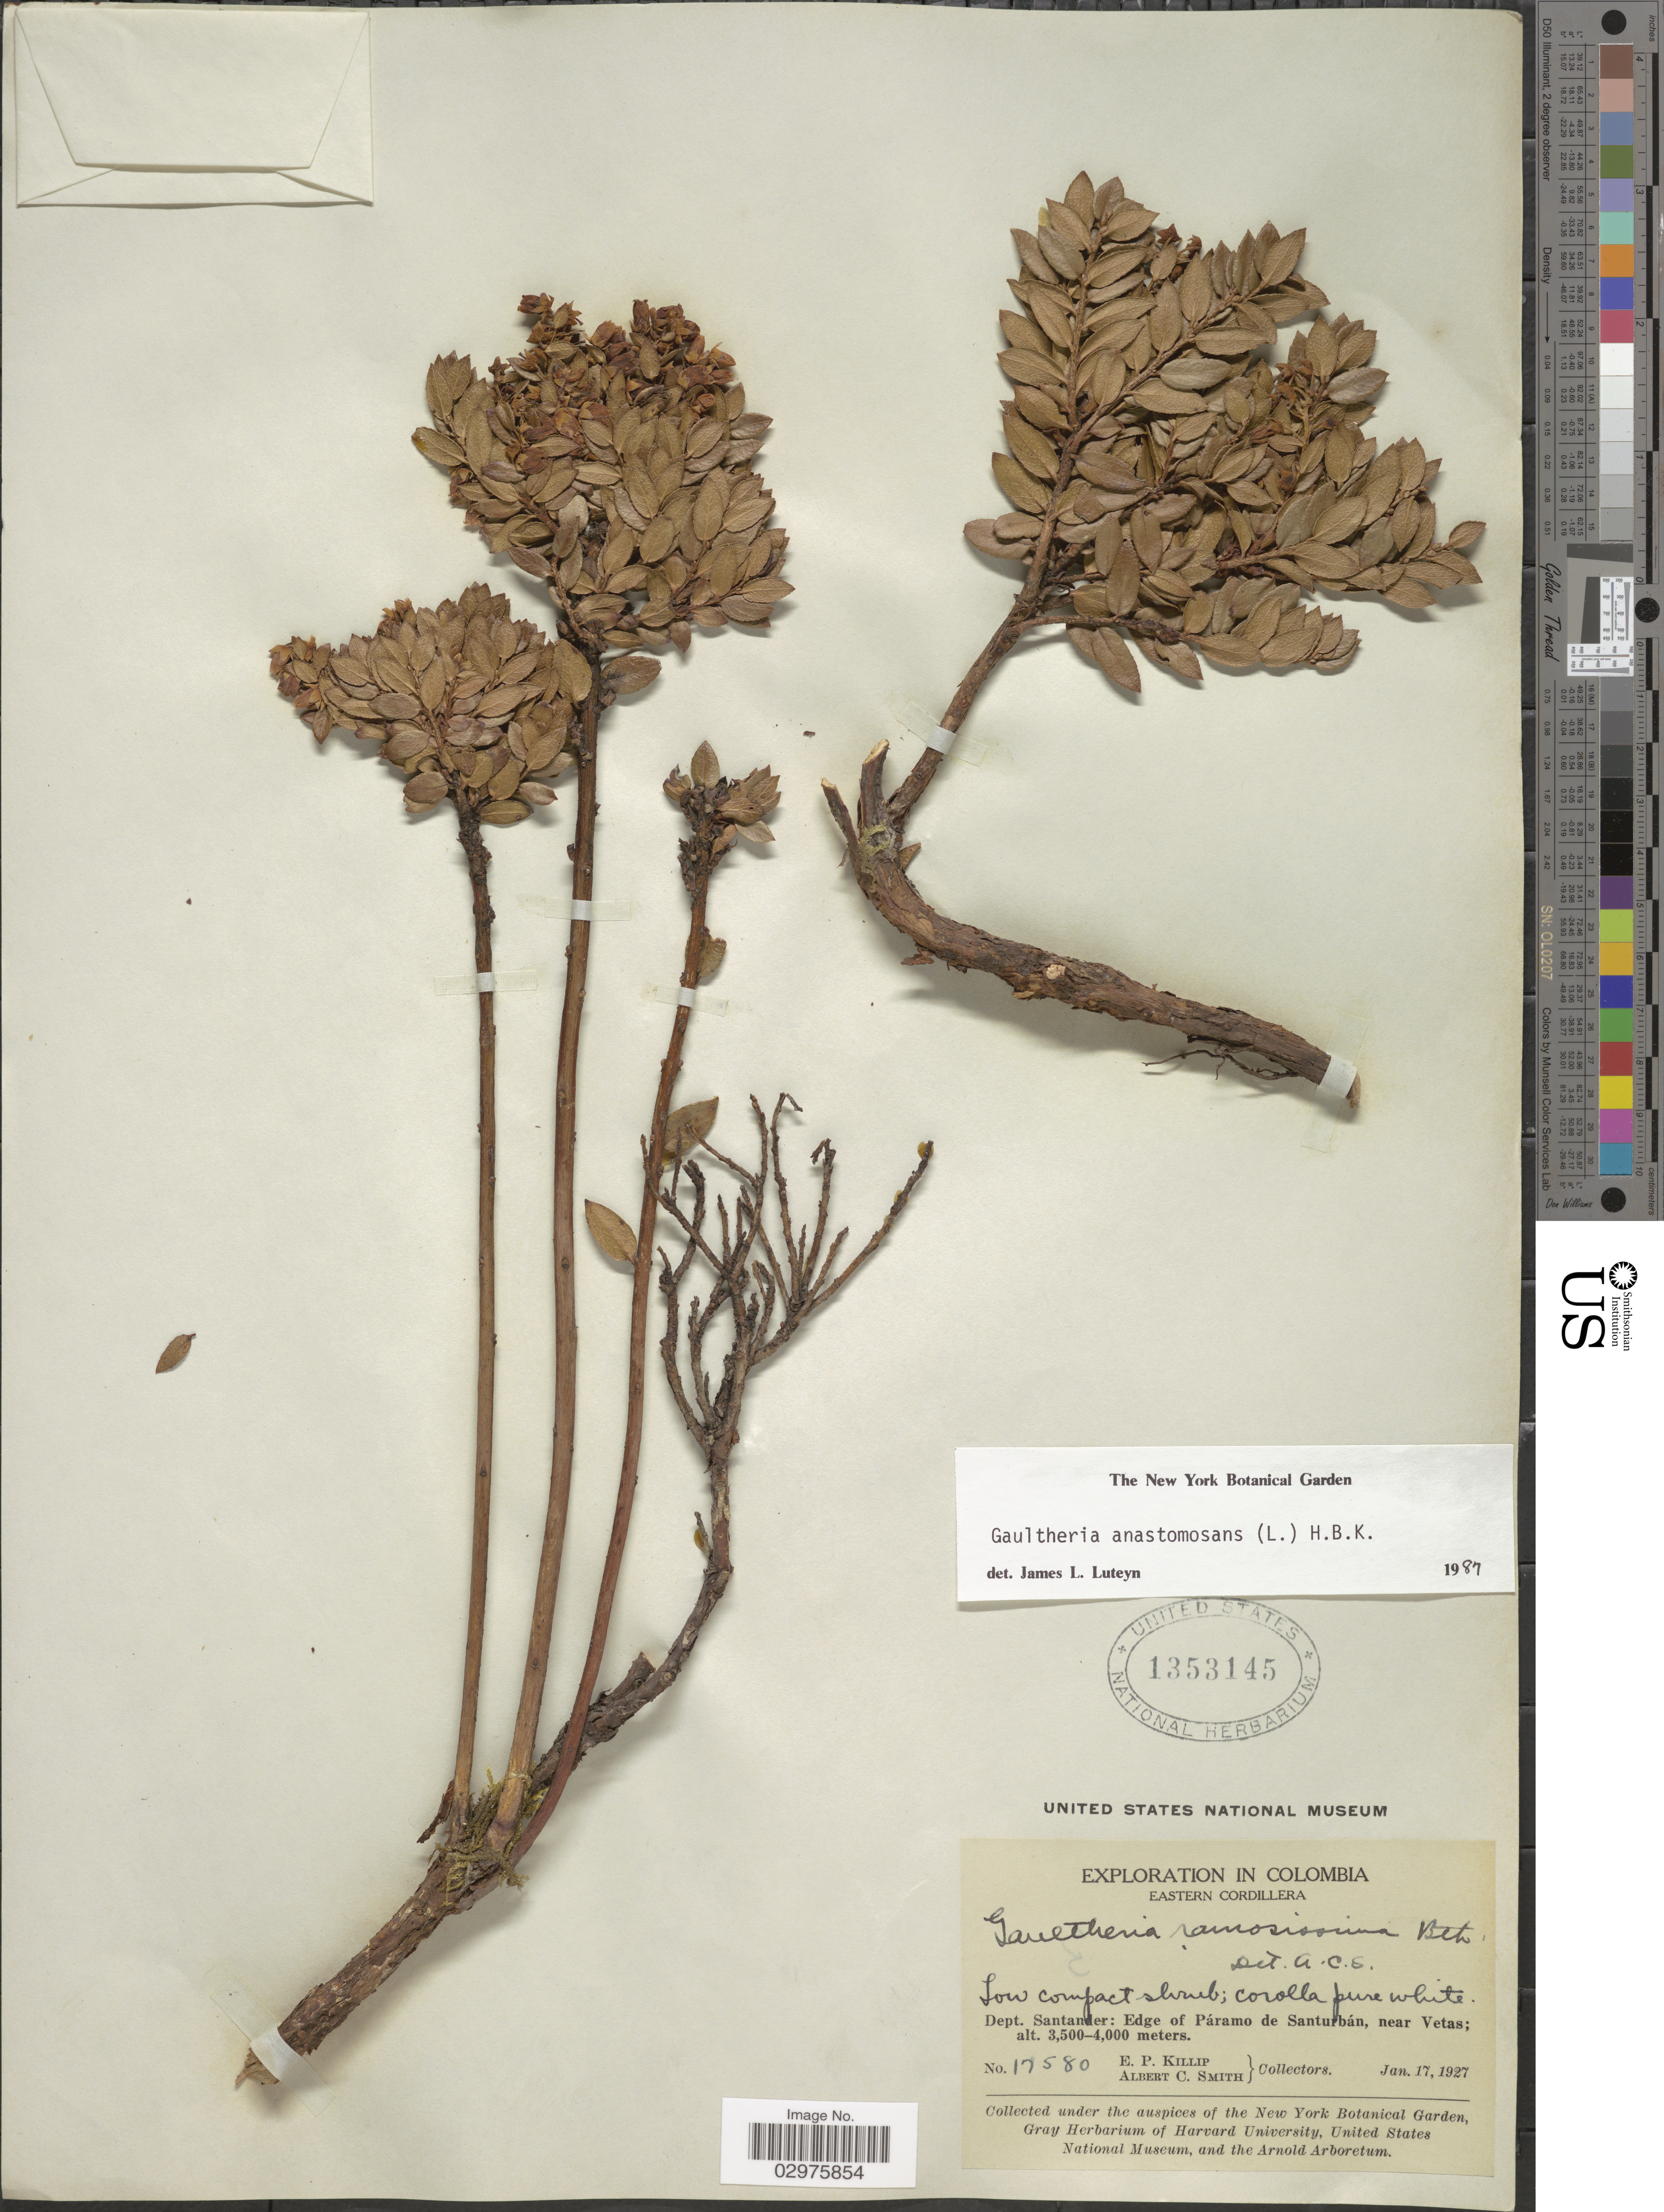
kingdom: Plantae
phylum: Tracheophyta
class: Magnoliopsida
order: Ericales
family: Ericaceae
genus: Gaultheria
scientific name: Gaultheria anastomosans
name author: (L. f.) Kunth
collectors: E. P. Killip & A. C. Smith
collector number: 17580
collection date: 1927-01-17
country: Colombia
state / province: Santander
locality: Eastern Cordillera. Dept. Santander: Edge of Páramo de Santurbán, near Vetas.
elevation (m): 3500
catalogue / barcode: US 1353145